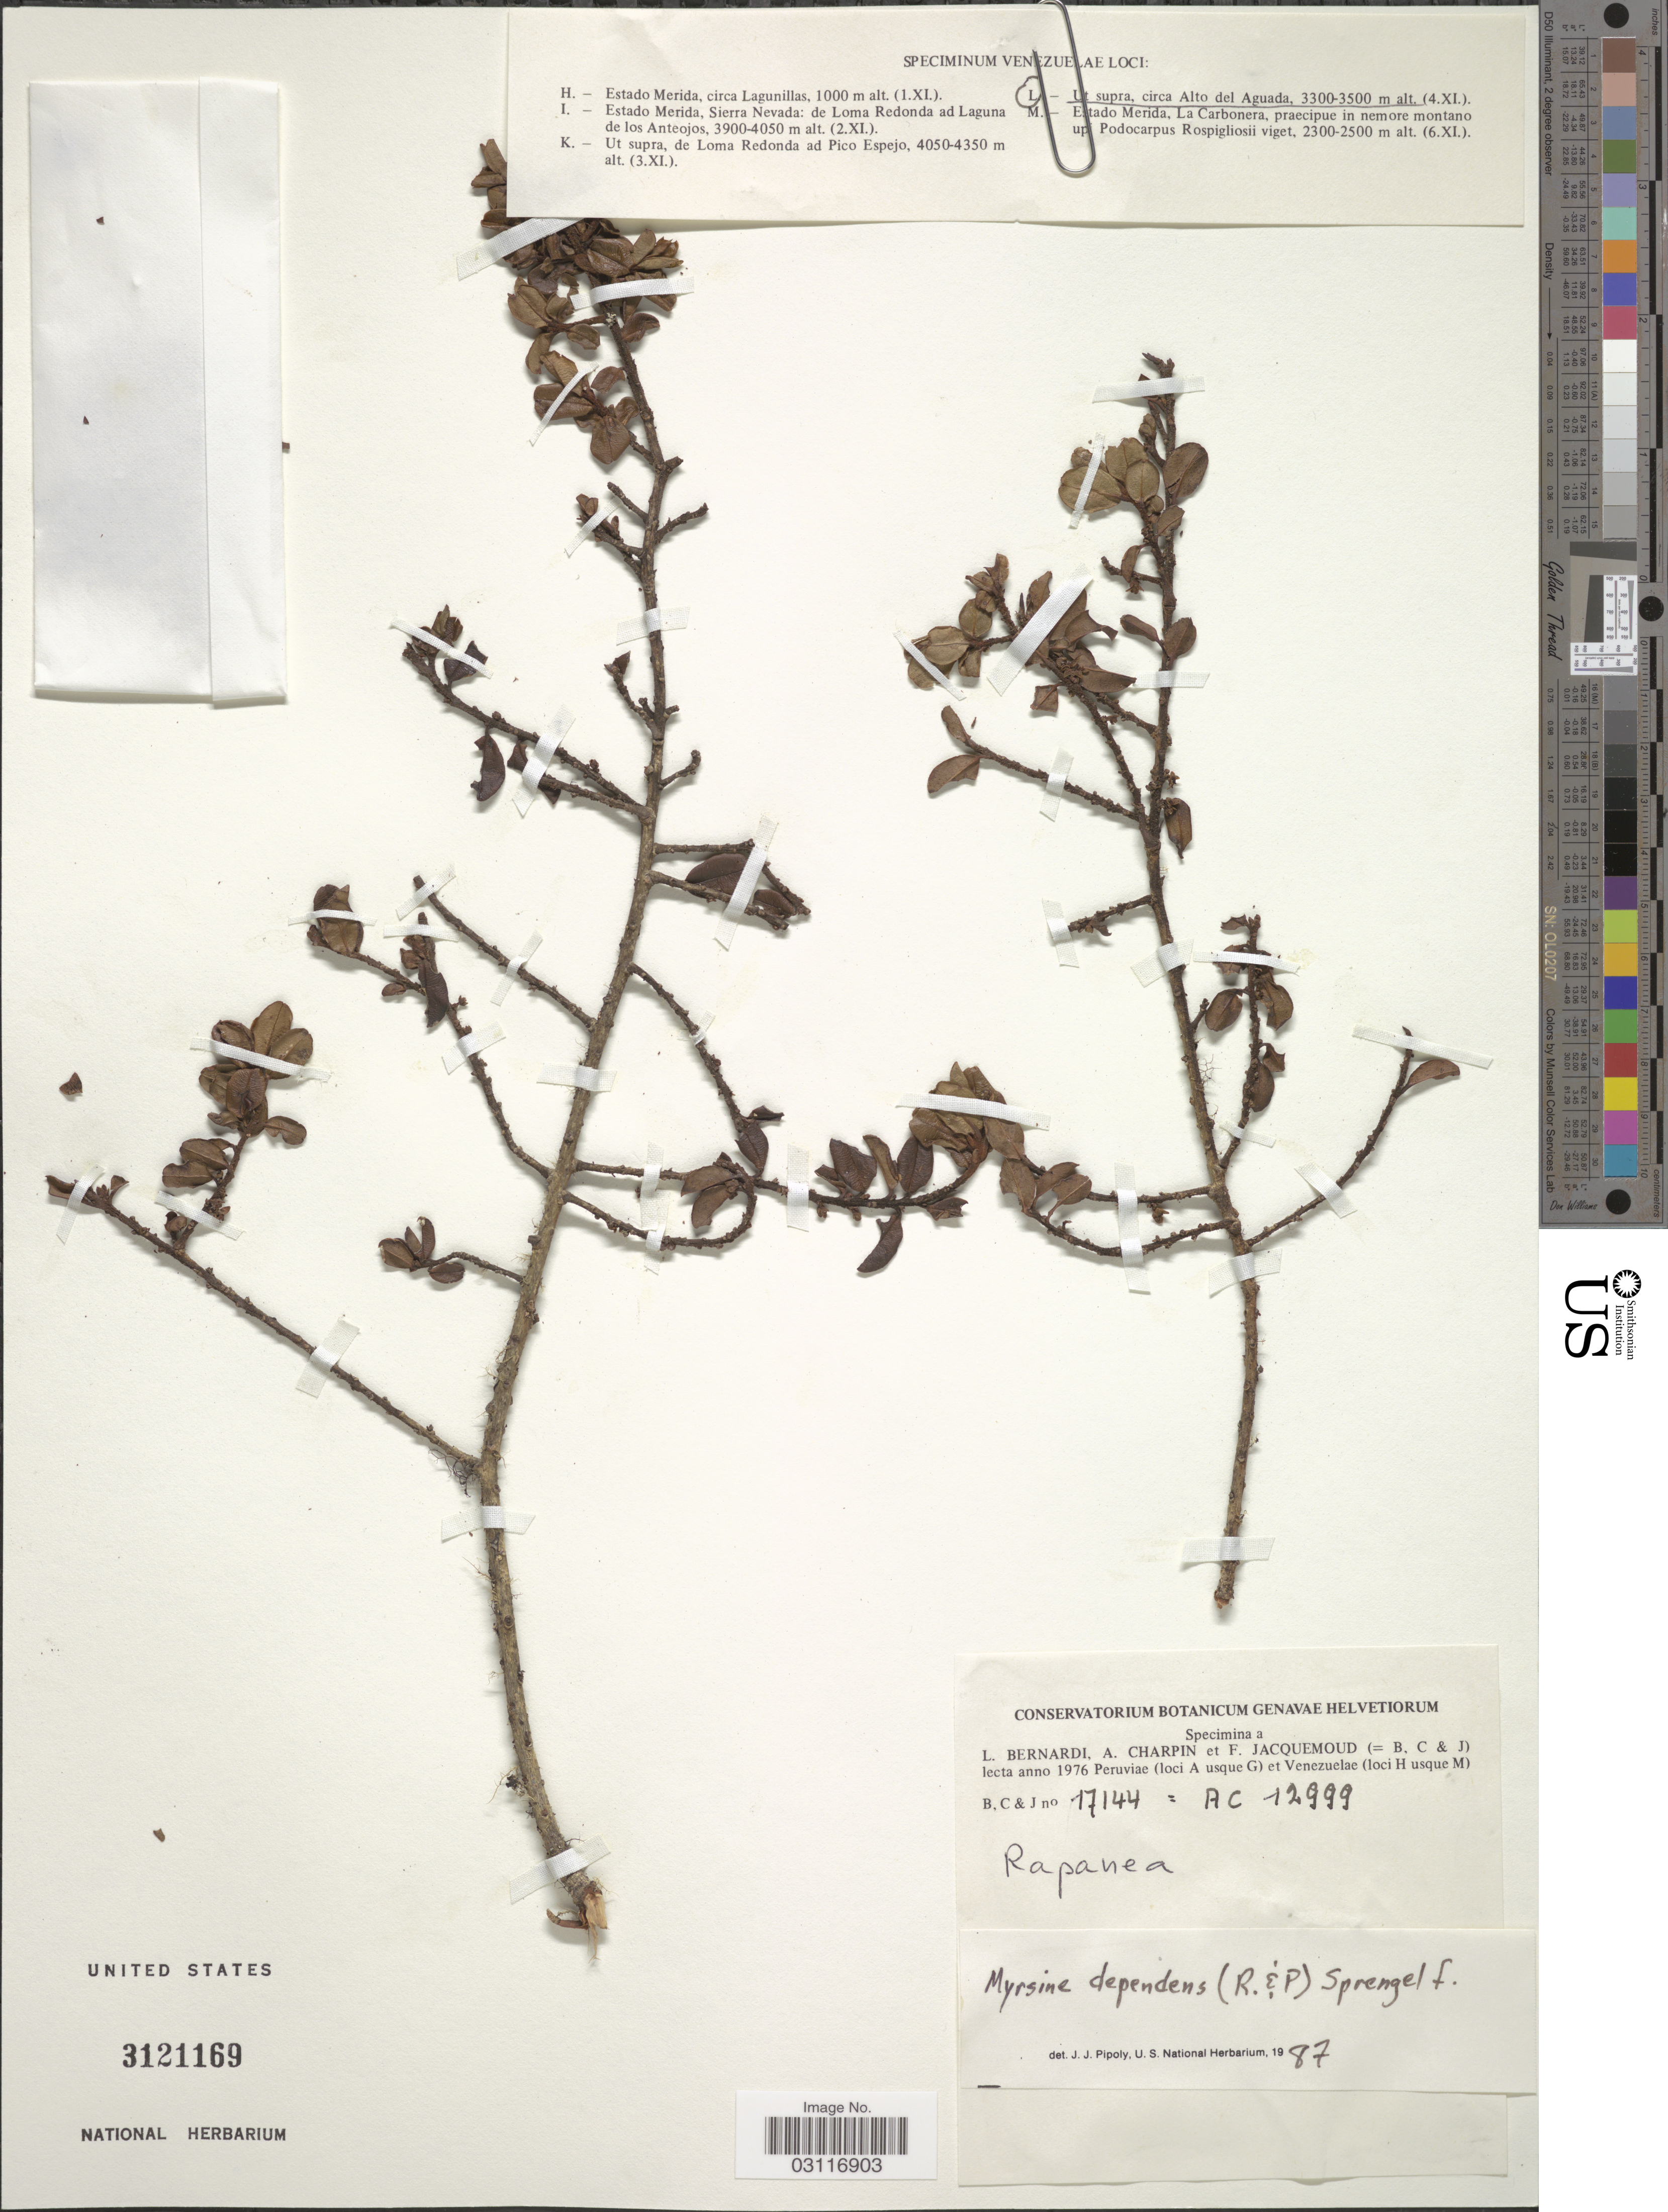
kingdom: Plantae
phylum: Tracheophyta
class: Magnoliopsida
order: Ericales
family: Primulaceae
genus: Myrsine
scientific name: Myrsine dependens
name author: (Ruiz & Pav.) Spreng.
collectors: L. Bernardi, A. Charpin & F. Jacquemoud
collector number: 17144/AC12999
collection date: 1976-11-04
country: Venezuela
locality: Ut supra, circa Alto del Aguada.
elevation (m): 3300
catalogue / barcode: US 3121169